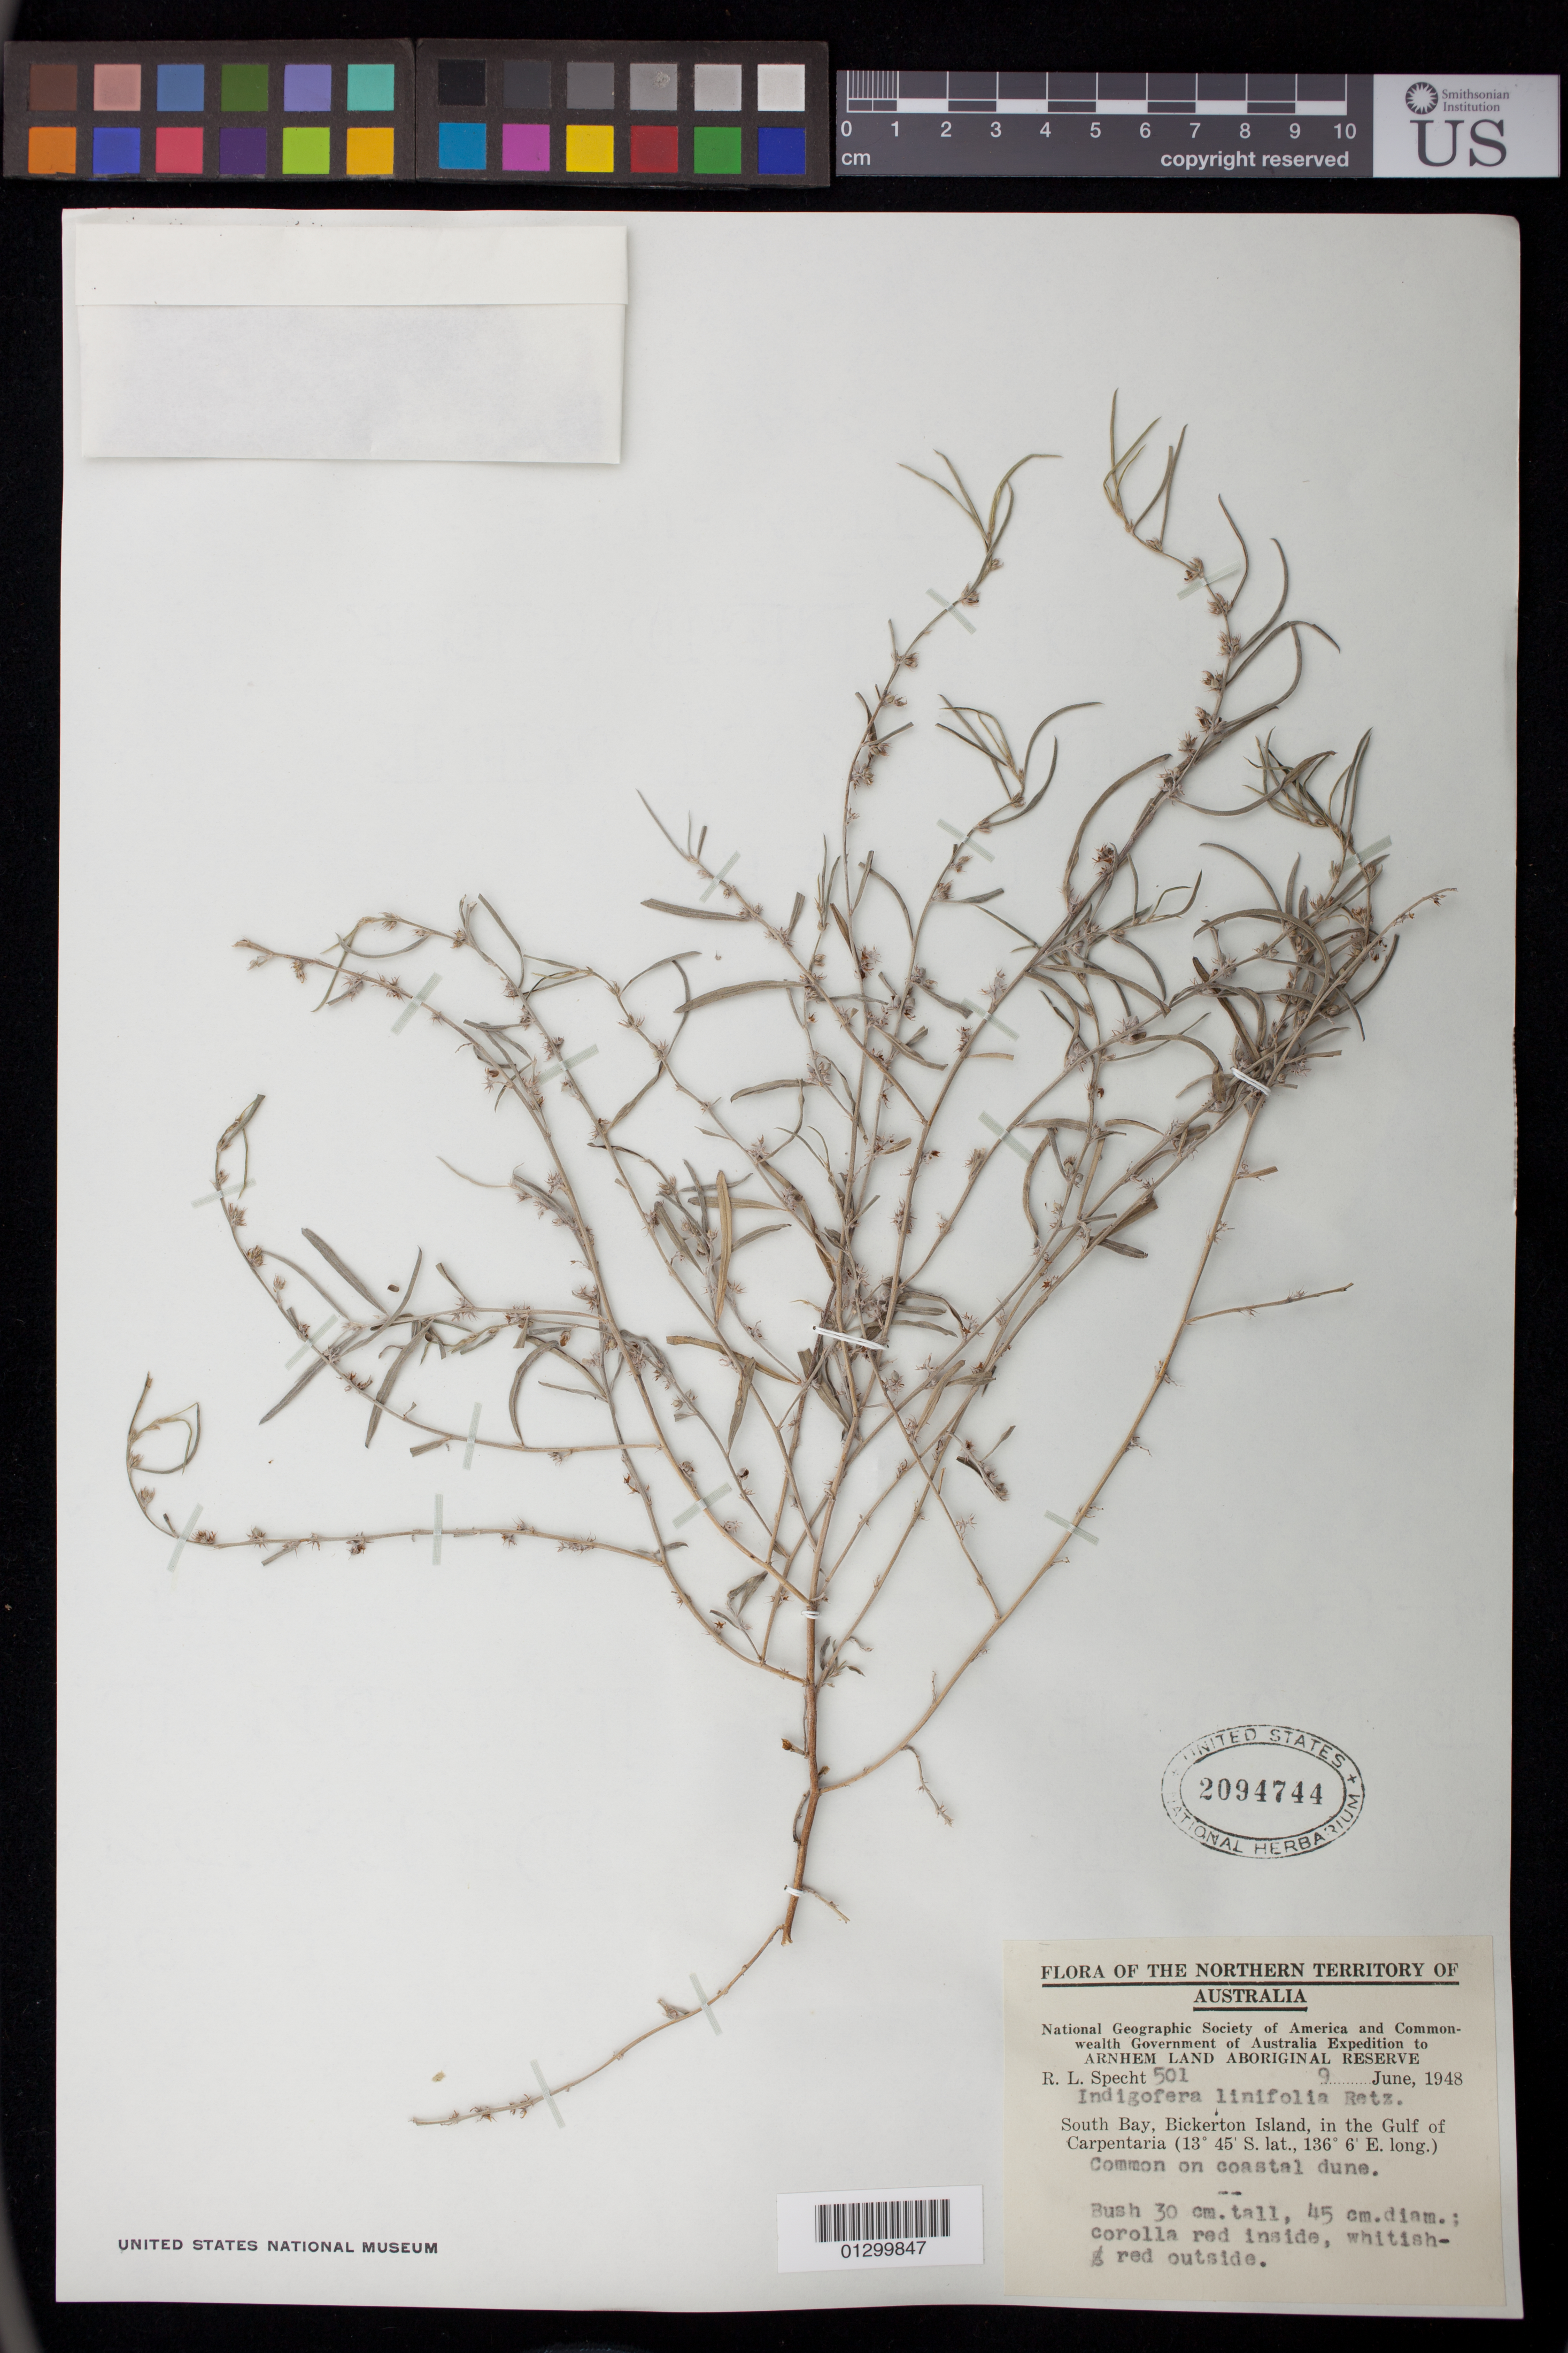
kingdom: Plantae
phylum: Tracheophyta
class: Magnoliopsida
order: Fabales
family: Fabaceae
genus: Indigofera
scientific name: Indigofera linifolia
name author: Retz.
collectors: R. L. Specht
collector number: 501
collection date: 1948-06-09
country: Australia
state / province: Northern Territory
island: Bickerton Island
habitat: Common on coastal dunes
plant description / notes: Bush 30 cm. tall, 45 cm. diam.; corolla red inside, whitish-red outside.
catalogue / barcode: US 2094744